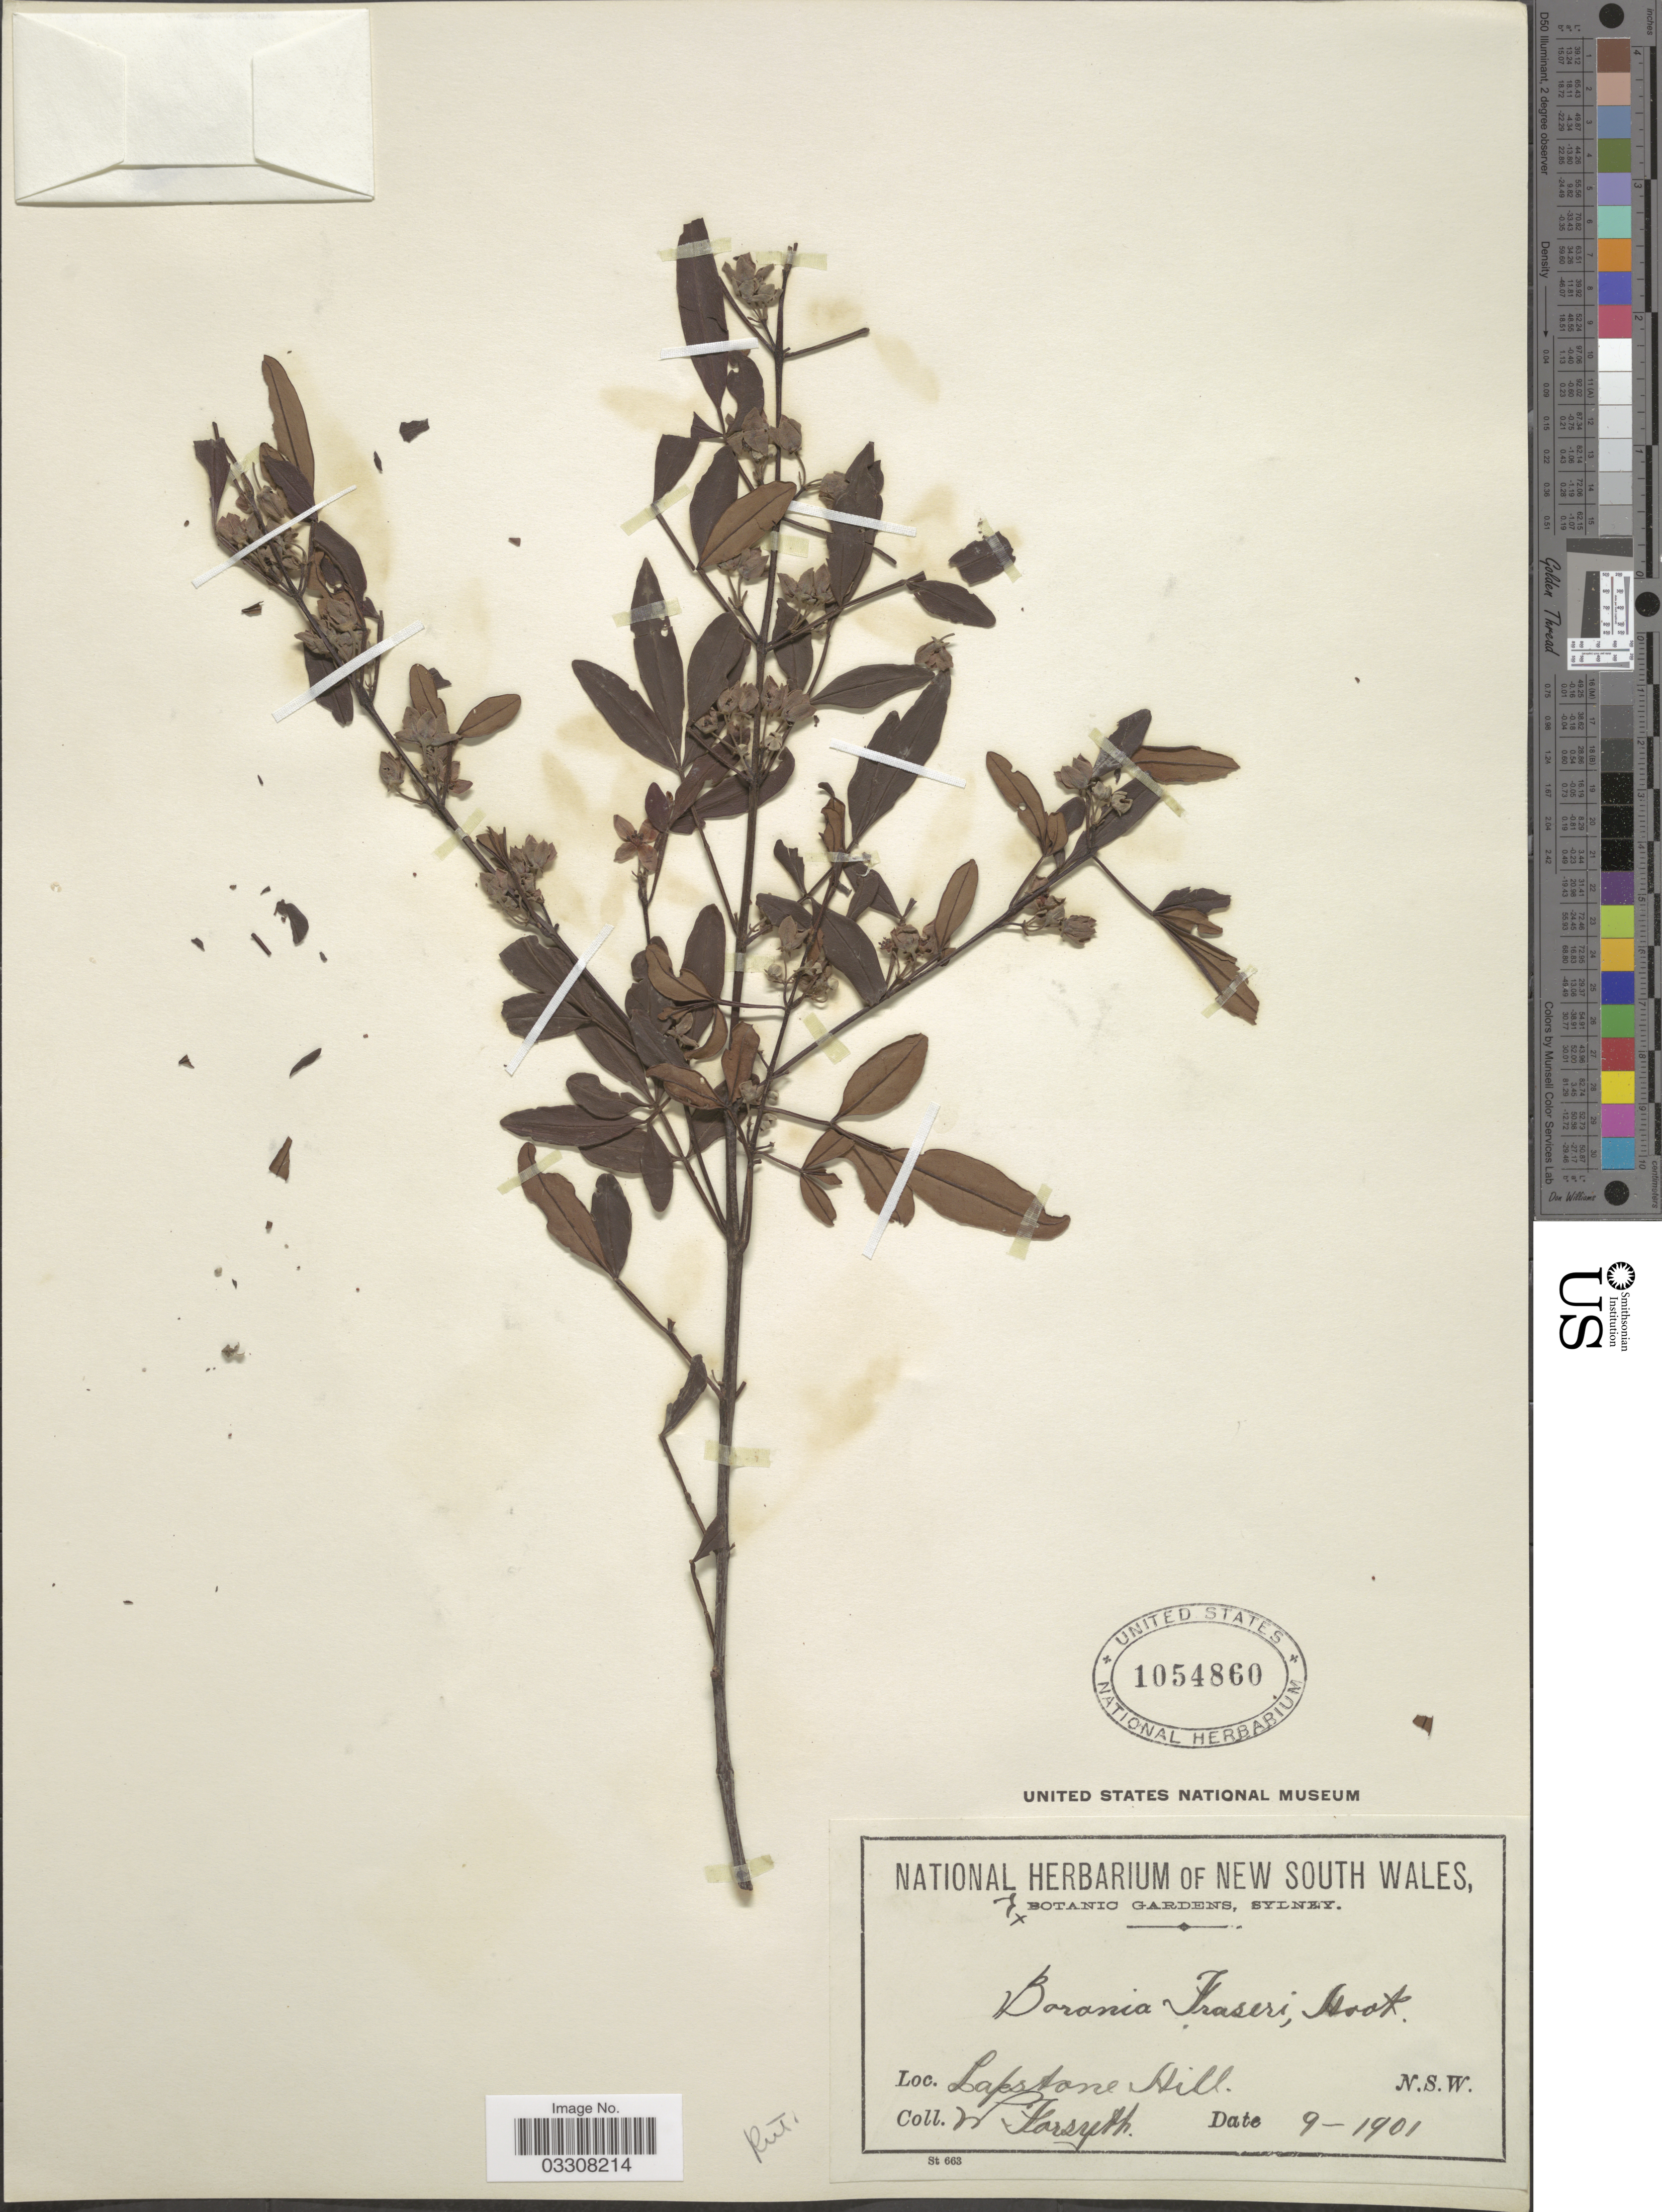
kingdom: Plantae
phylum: Tracheophyta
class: Magnoliopsida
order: Sapindales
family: Rutaceae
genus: Boronia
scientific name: Boronia fraseri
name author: Hook.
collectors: W. Forsyth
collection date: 1901-09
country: Australia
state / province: New South Wales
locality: Lapstone Hill.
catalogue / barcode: US 1054860